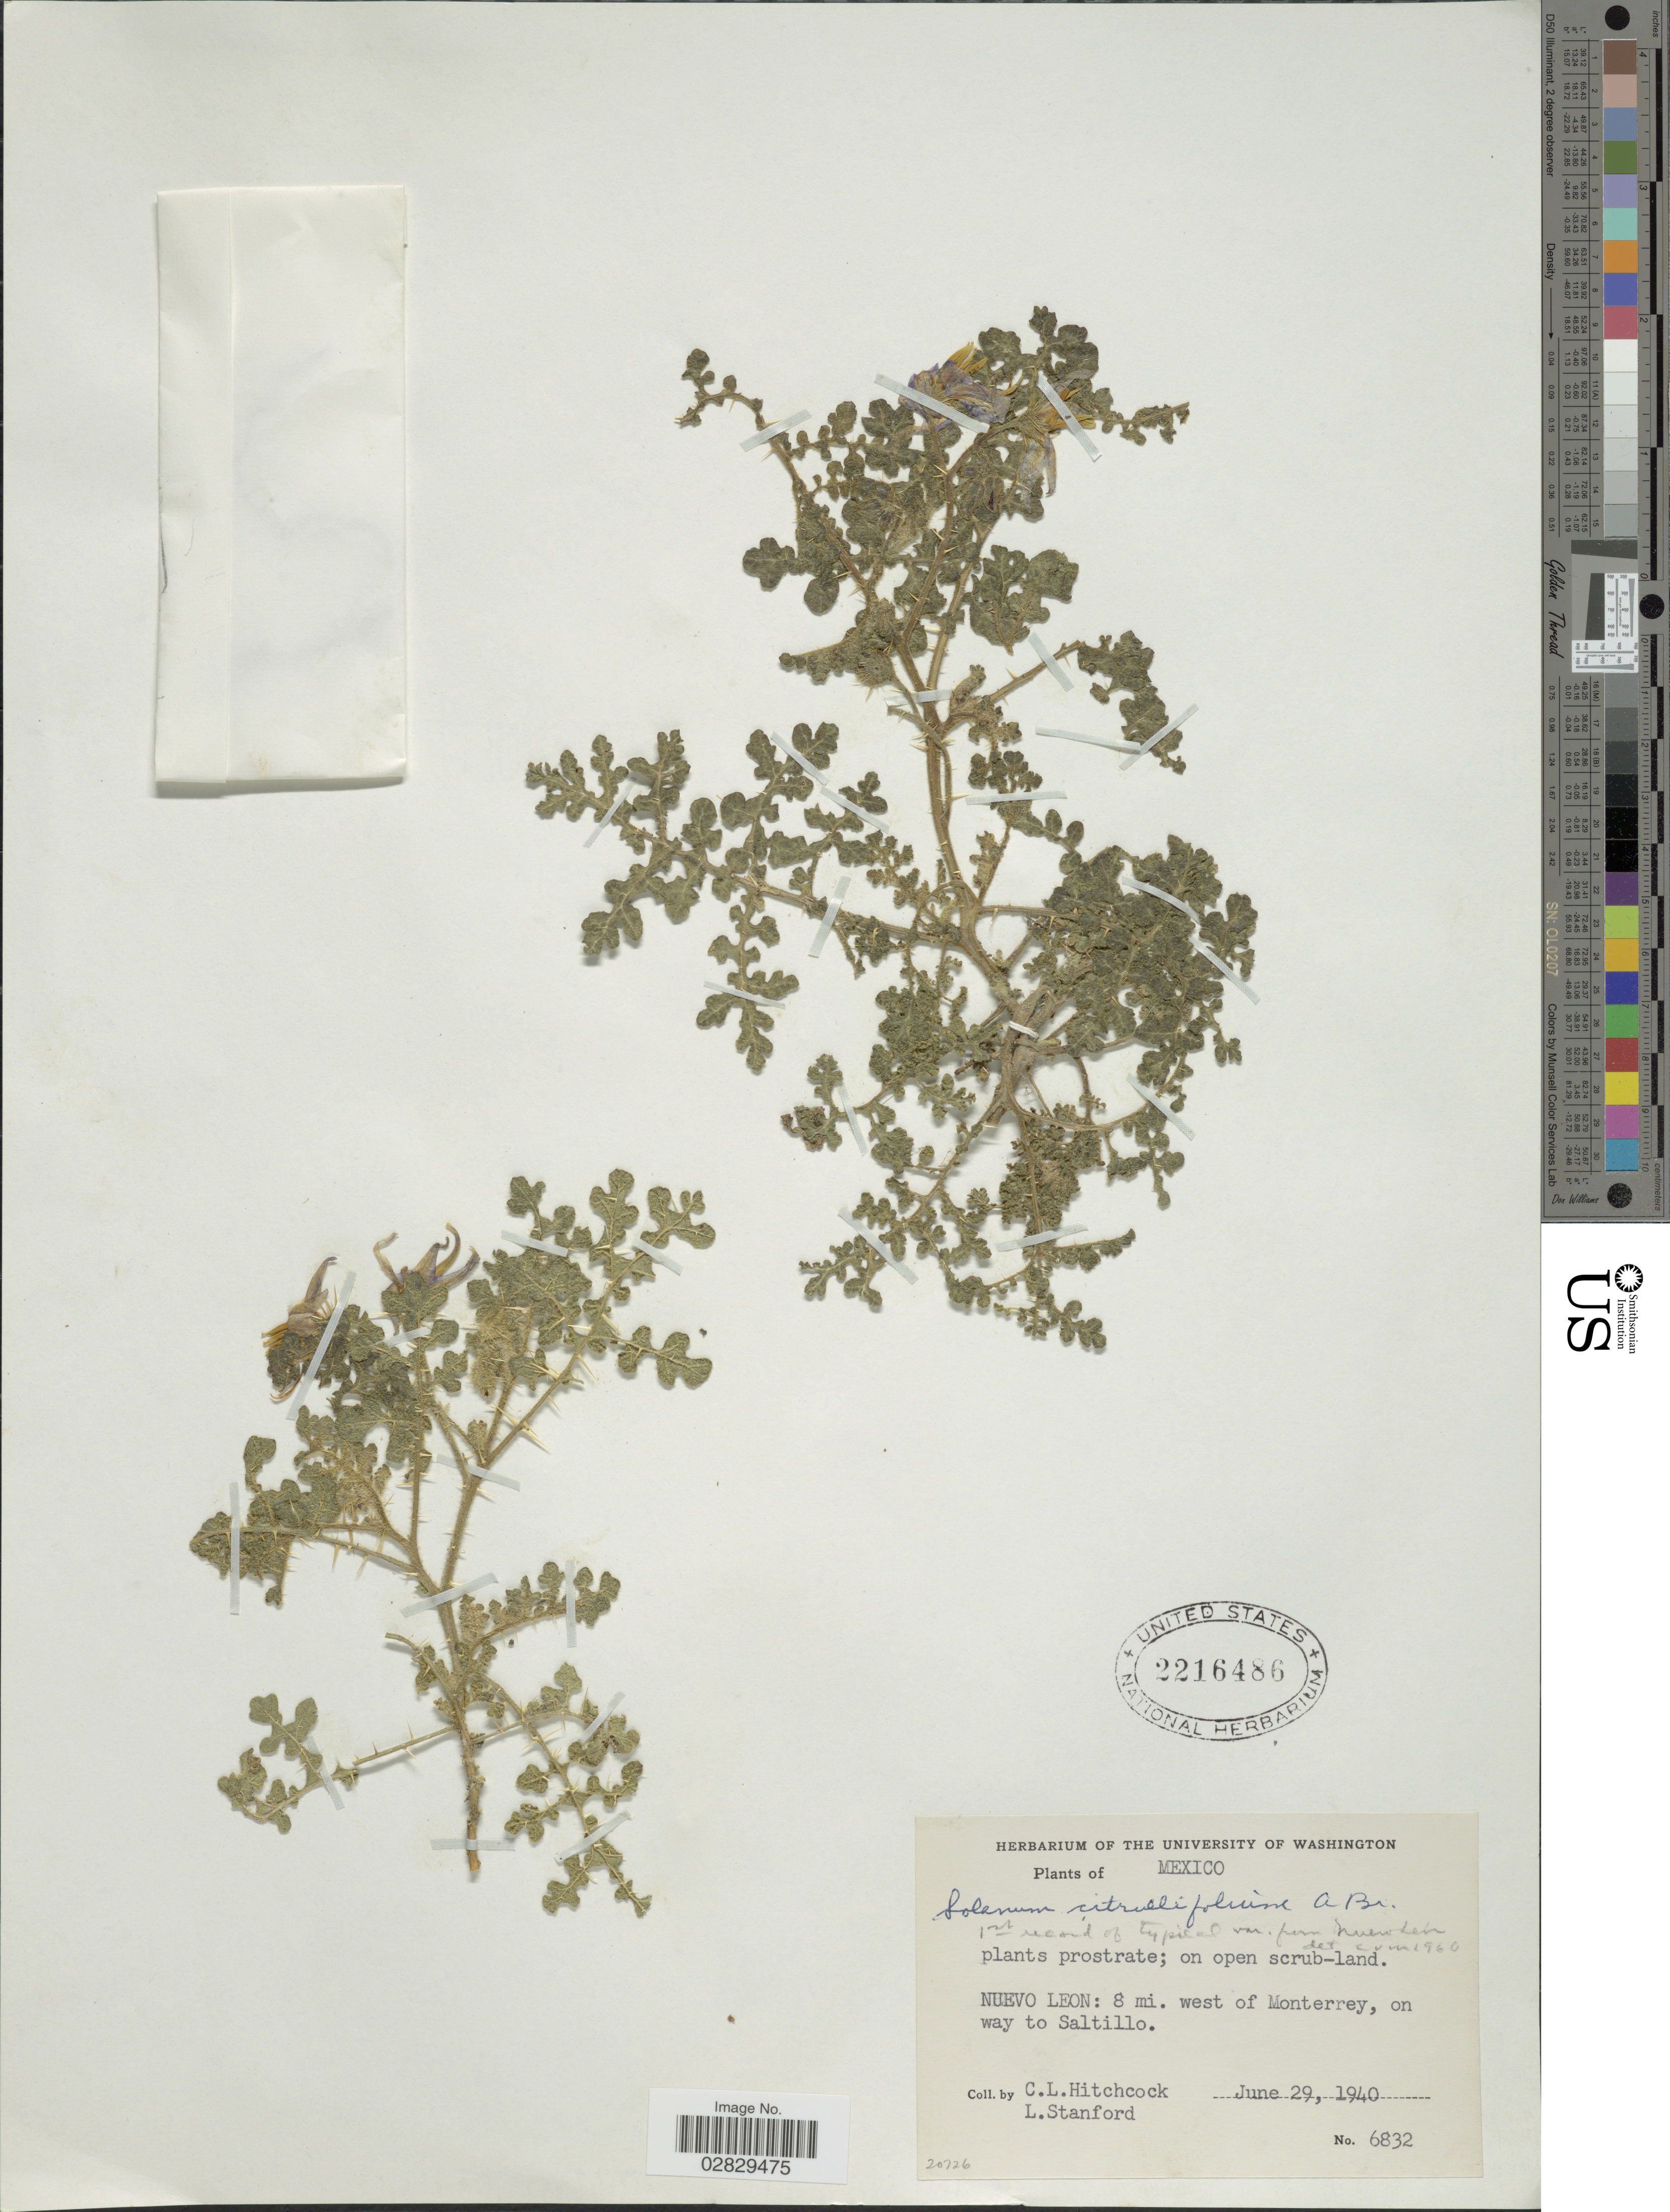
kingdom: Plantae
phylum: Tracheophyta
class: Magnoliopsida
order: Solanales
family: Solanaceae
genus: Solanum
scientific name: Solanum citrullifolium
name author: A. Braun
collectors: C. L. Hitchcock & L. R. Stanford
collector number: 6832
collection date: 1940-06-29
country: Mexico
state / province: Nuevo León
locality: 8 mi. west of Monterrey, on way to Saltillo.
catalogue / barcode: US 2216486